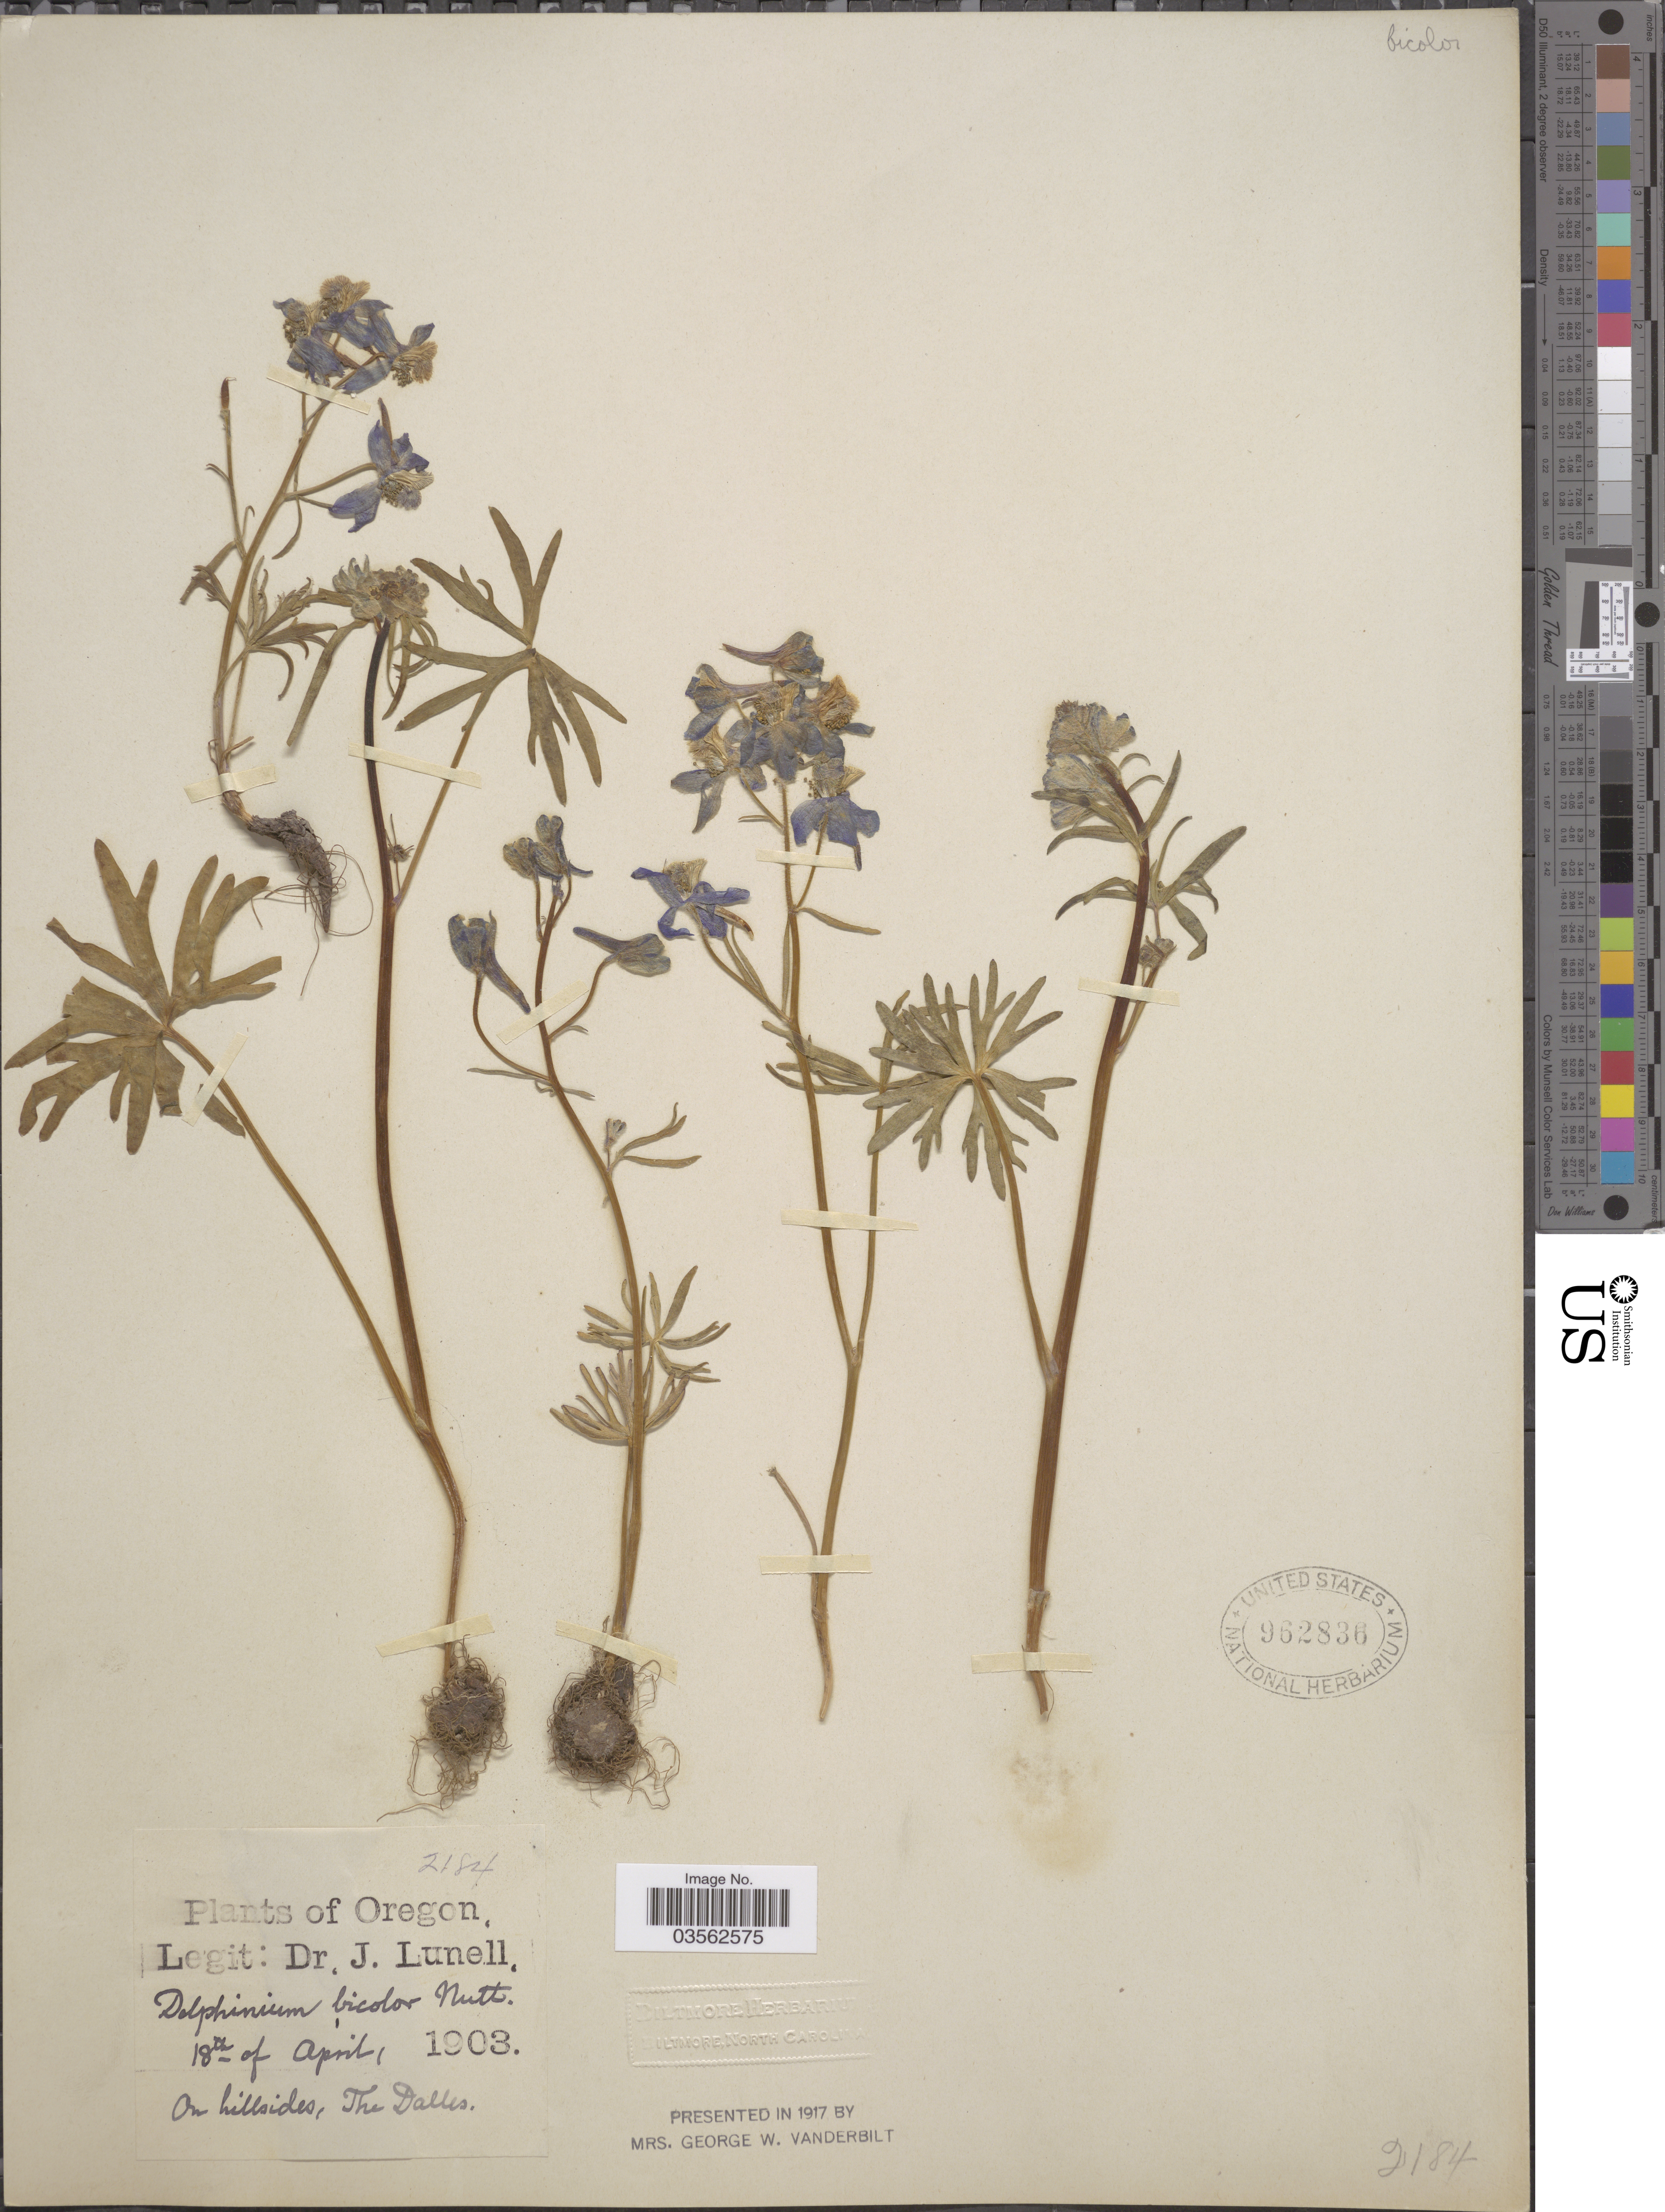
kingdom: Plantae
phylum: Tracheophyta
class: Magnoliopsida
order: Ranunculales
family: Ranunculaceae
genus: Delphinium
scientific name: Delphinium bicolor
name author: Nutt.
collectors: J. Lunell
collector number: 2184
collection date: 1903-04-18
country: United States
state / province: Oregon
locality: On hillsides, The Dalles.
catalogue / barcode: US 962836